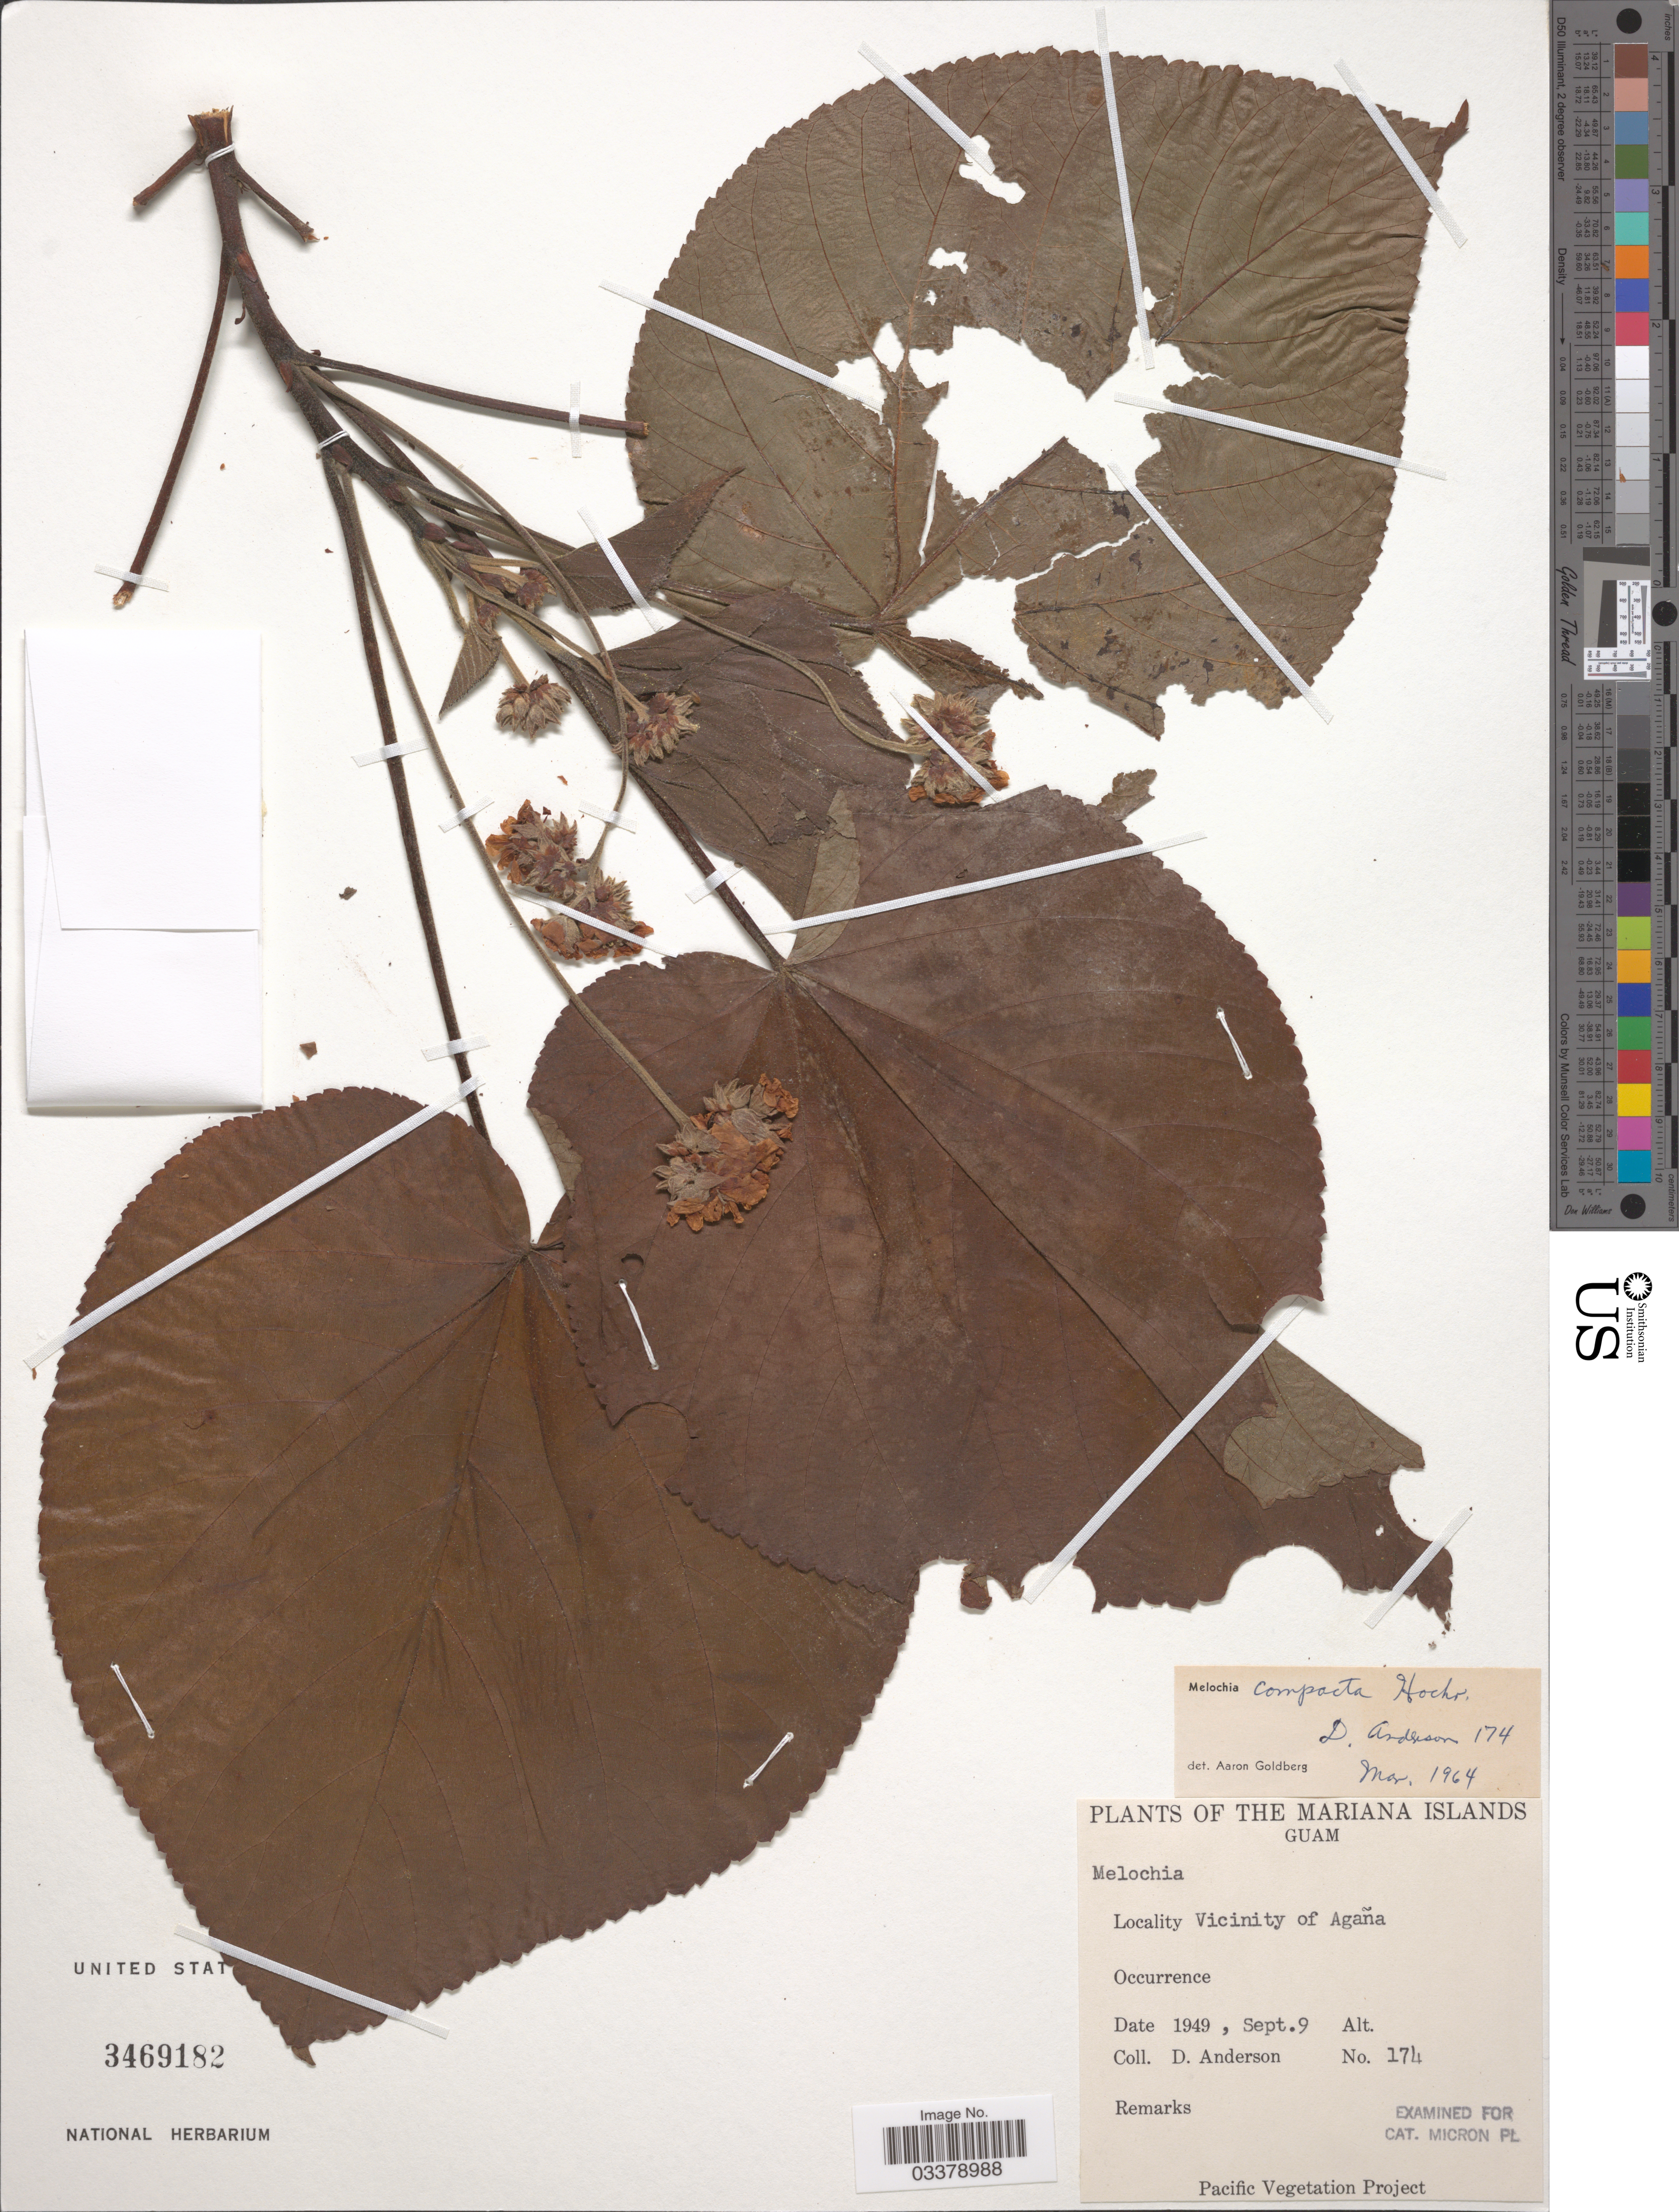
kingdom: Plantae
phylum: Tracheophyta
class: Magnoliopsida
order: Malvales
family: Malvaceae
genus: Melochia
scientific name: Melochia compacta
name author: Hochr.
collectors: D. Anderson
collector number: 174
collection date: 1949-09-09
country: Guam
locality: The Mariana Islands, Vicinity of Agaña.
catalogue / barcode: US 3469182